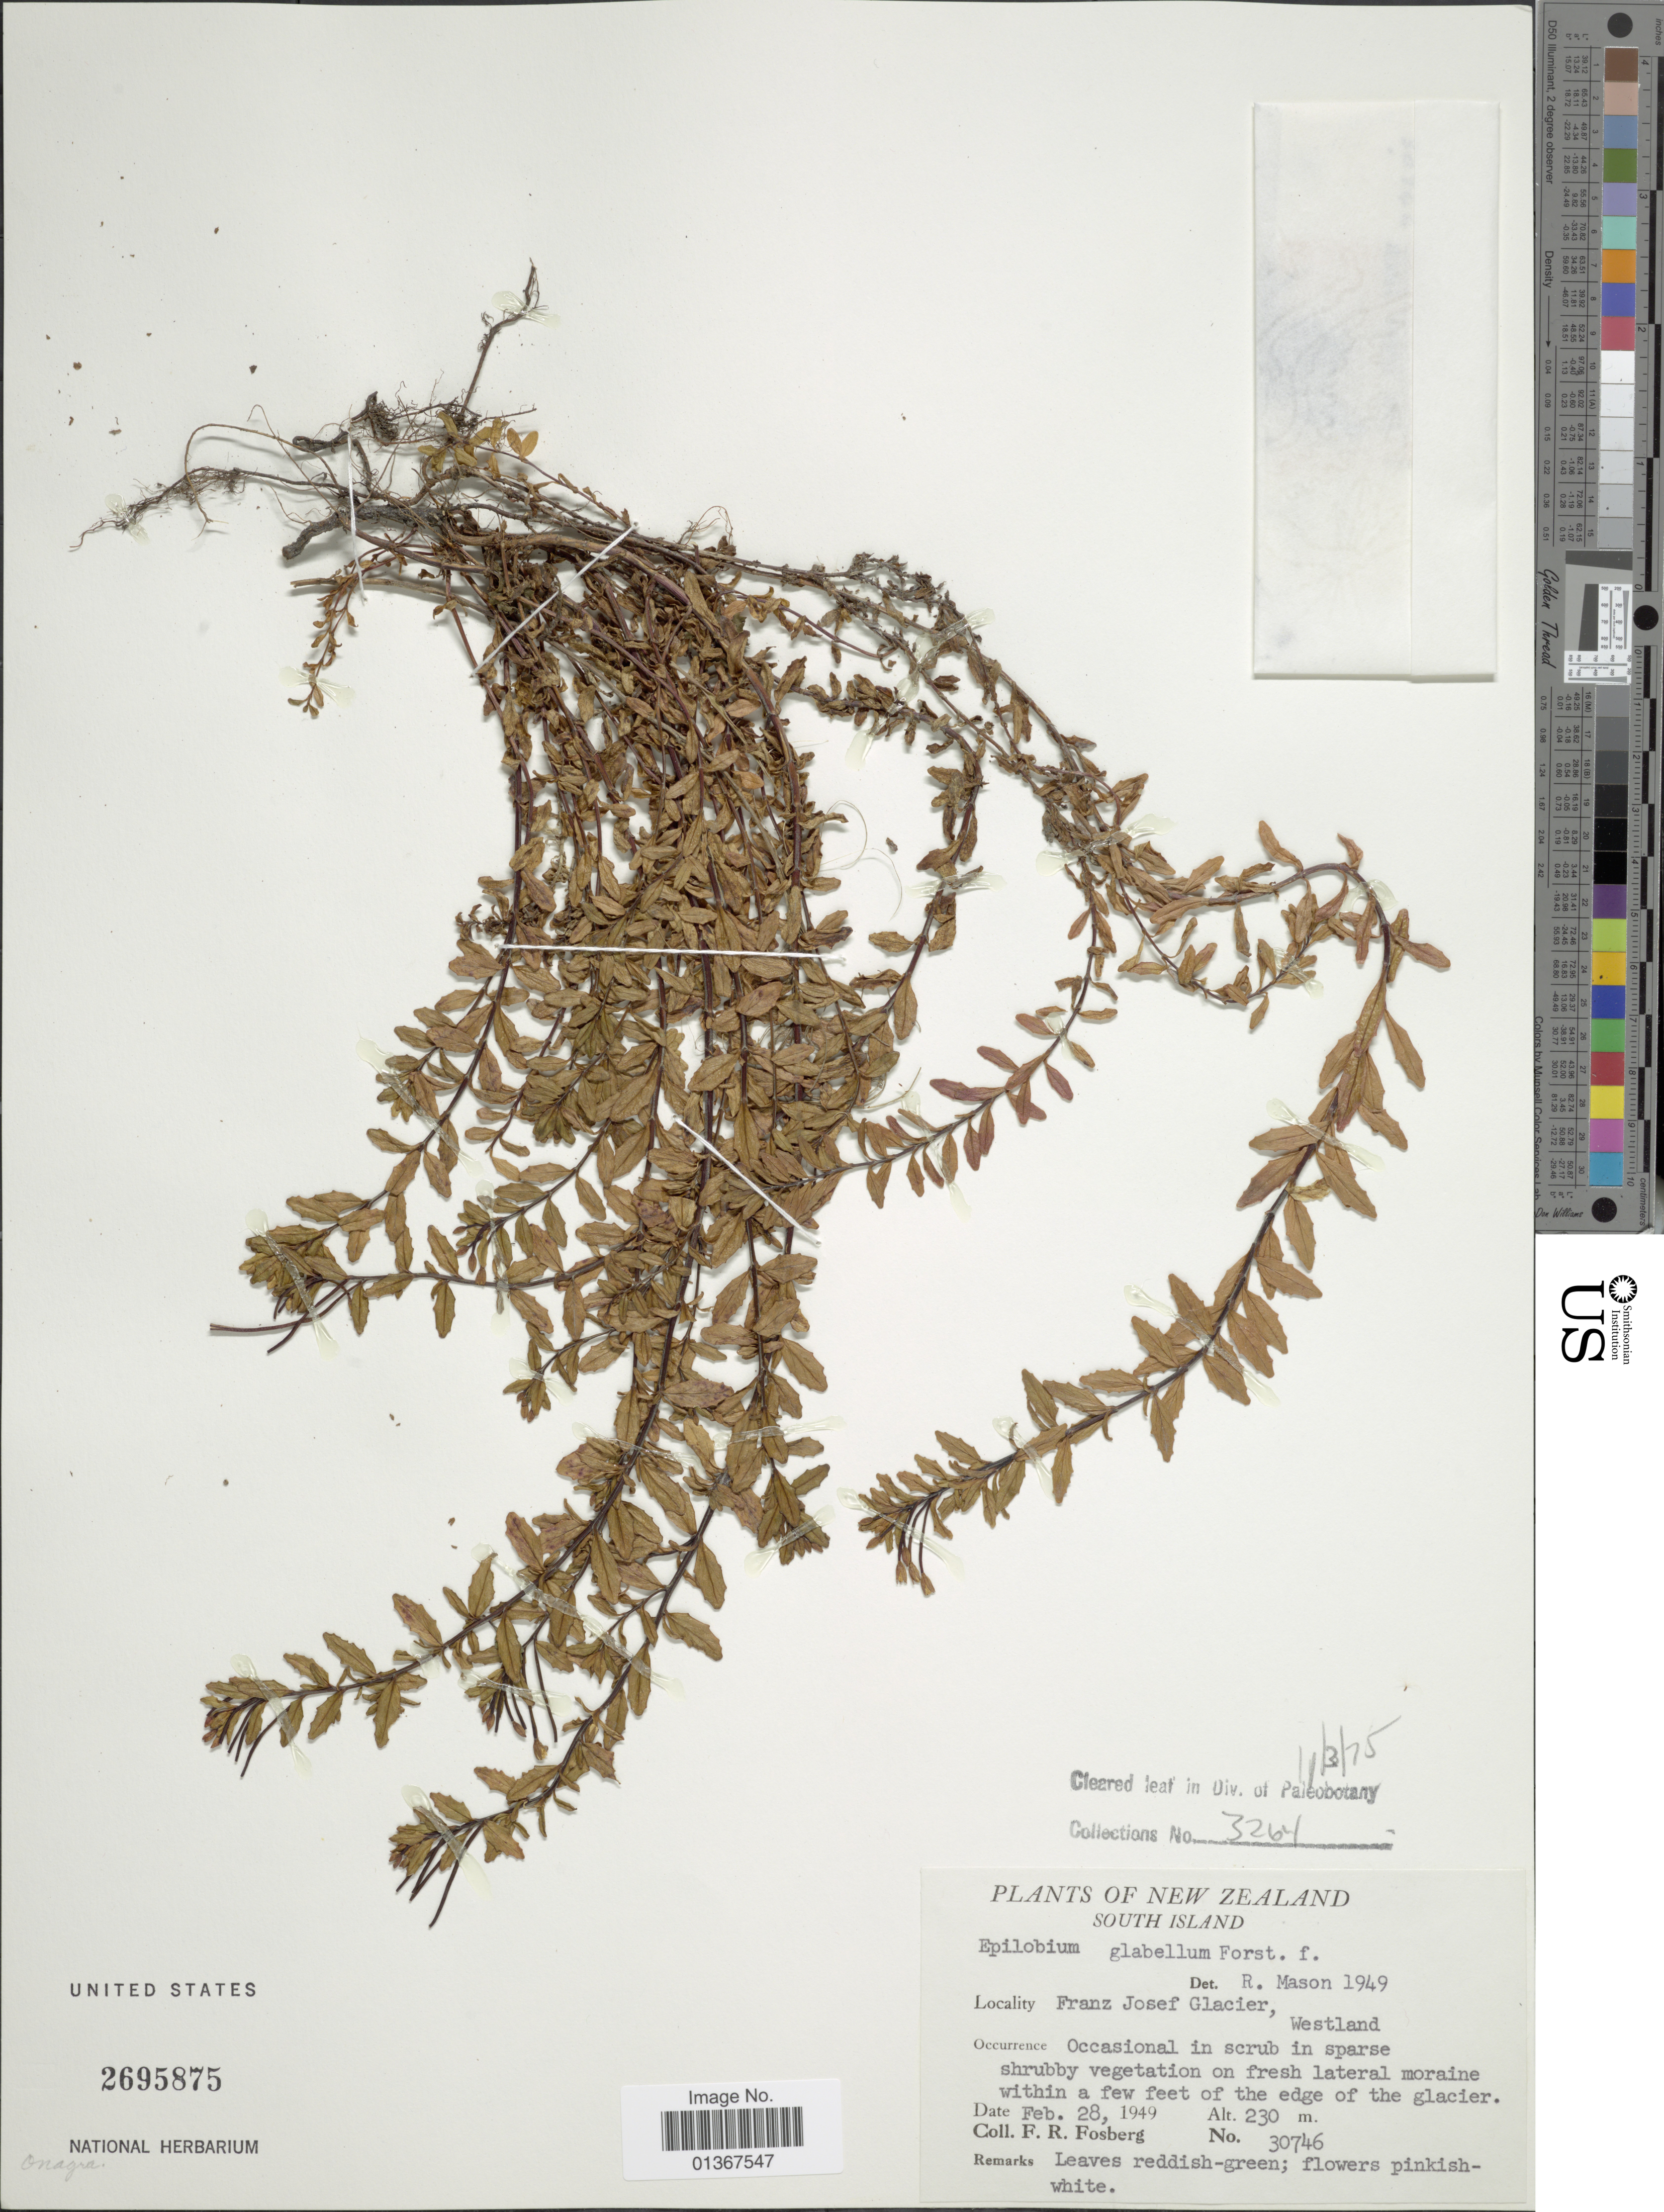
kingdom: Plantae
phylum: Tracheophyta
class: Magnoliopsida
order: Myrtales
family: Onagraceae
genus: Epilobium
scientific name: Epilobium glabellum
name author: G. Forst.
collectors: F. R. Fosberg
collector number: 30746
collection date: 1949-02-28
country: New Zealand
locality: South Island. Franz Josef Glacier, Westland.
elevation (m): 230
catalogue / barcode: US 2695875